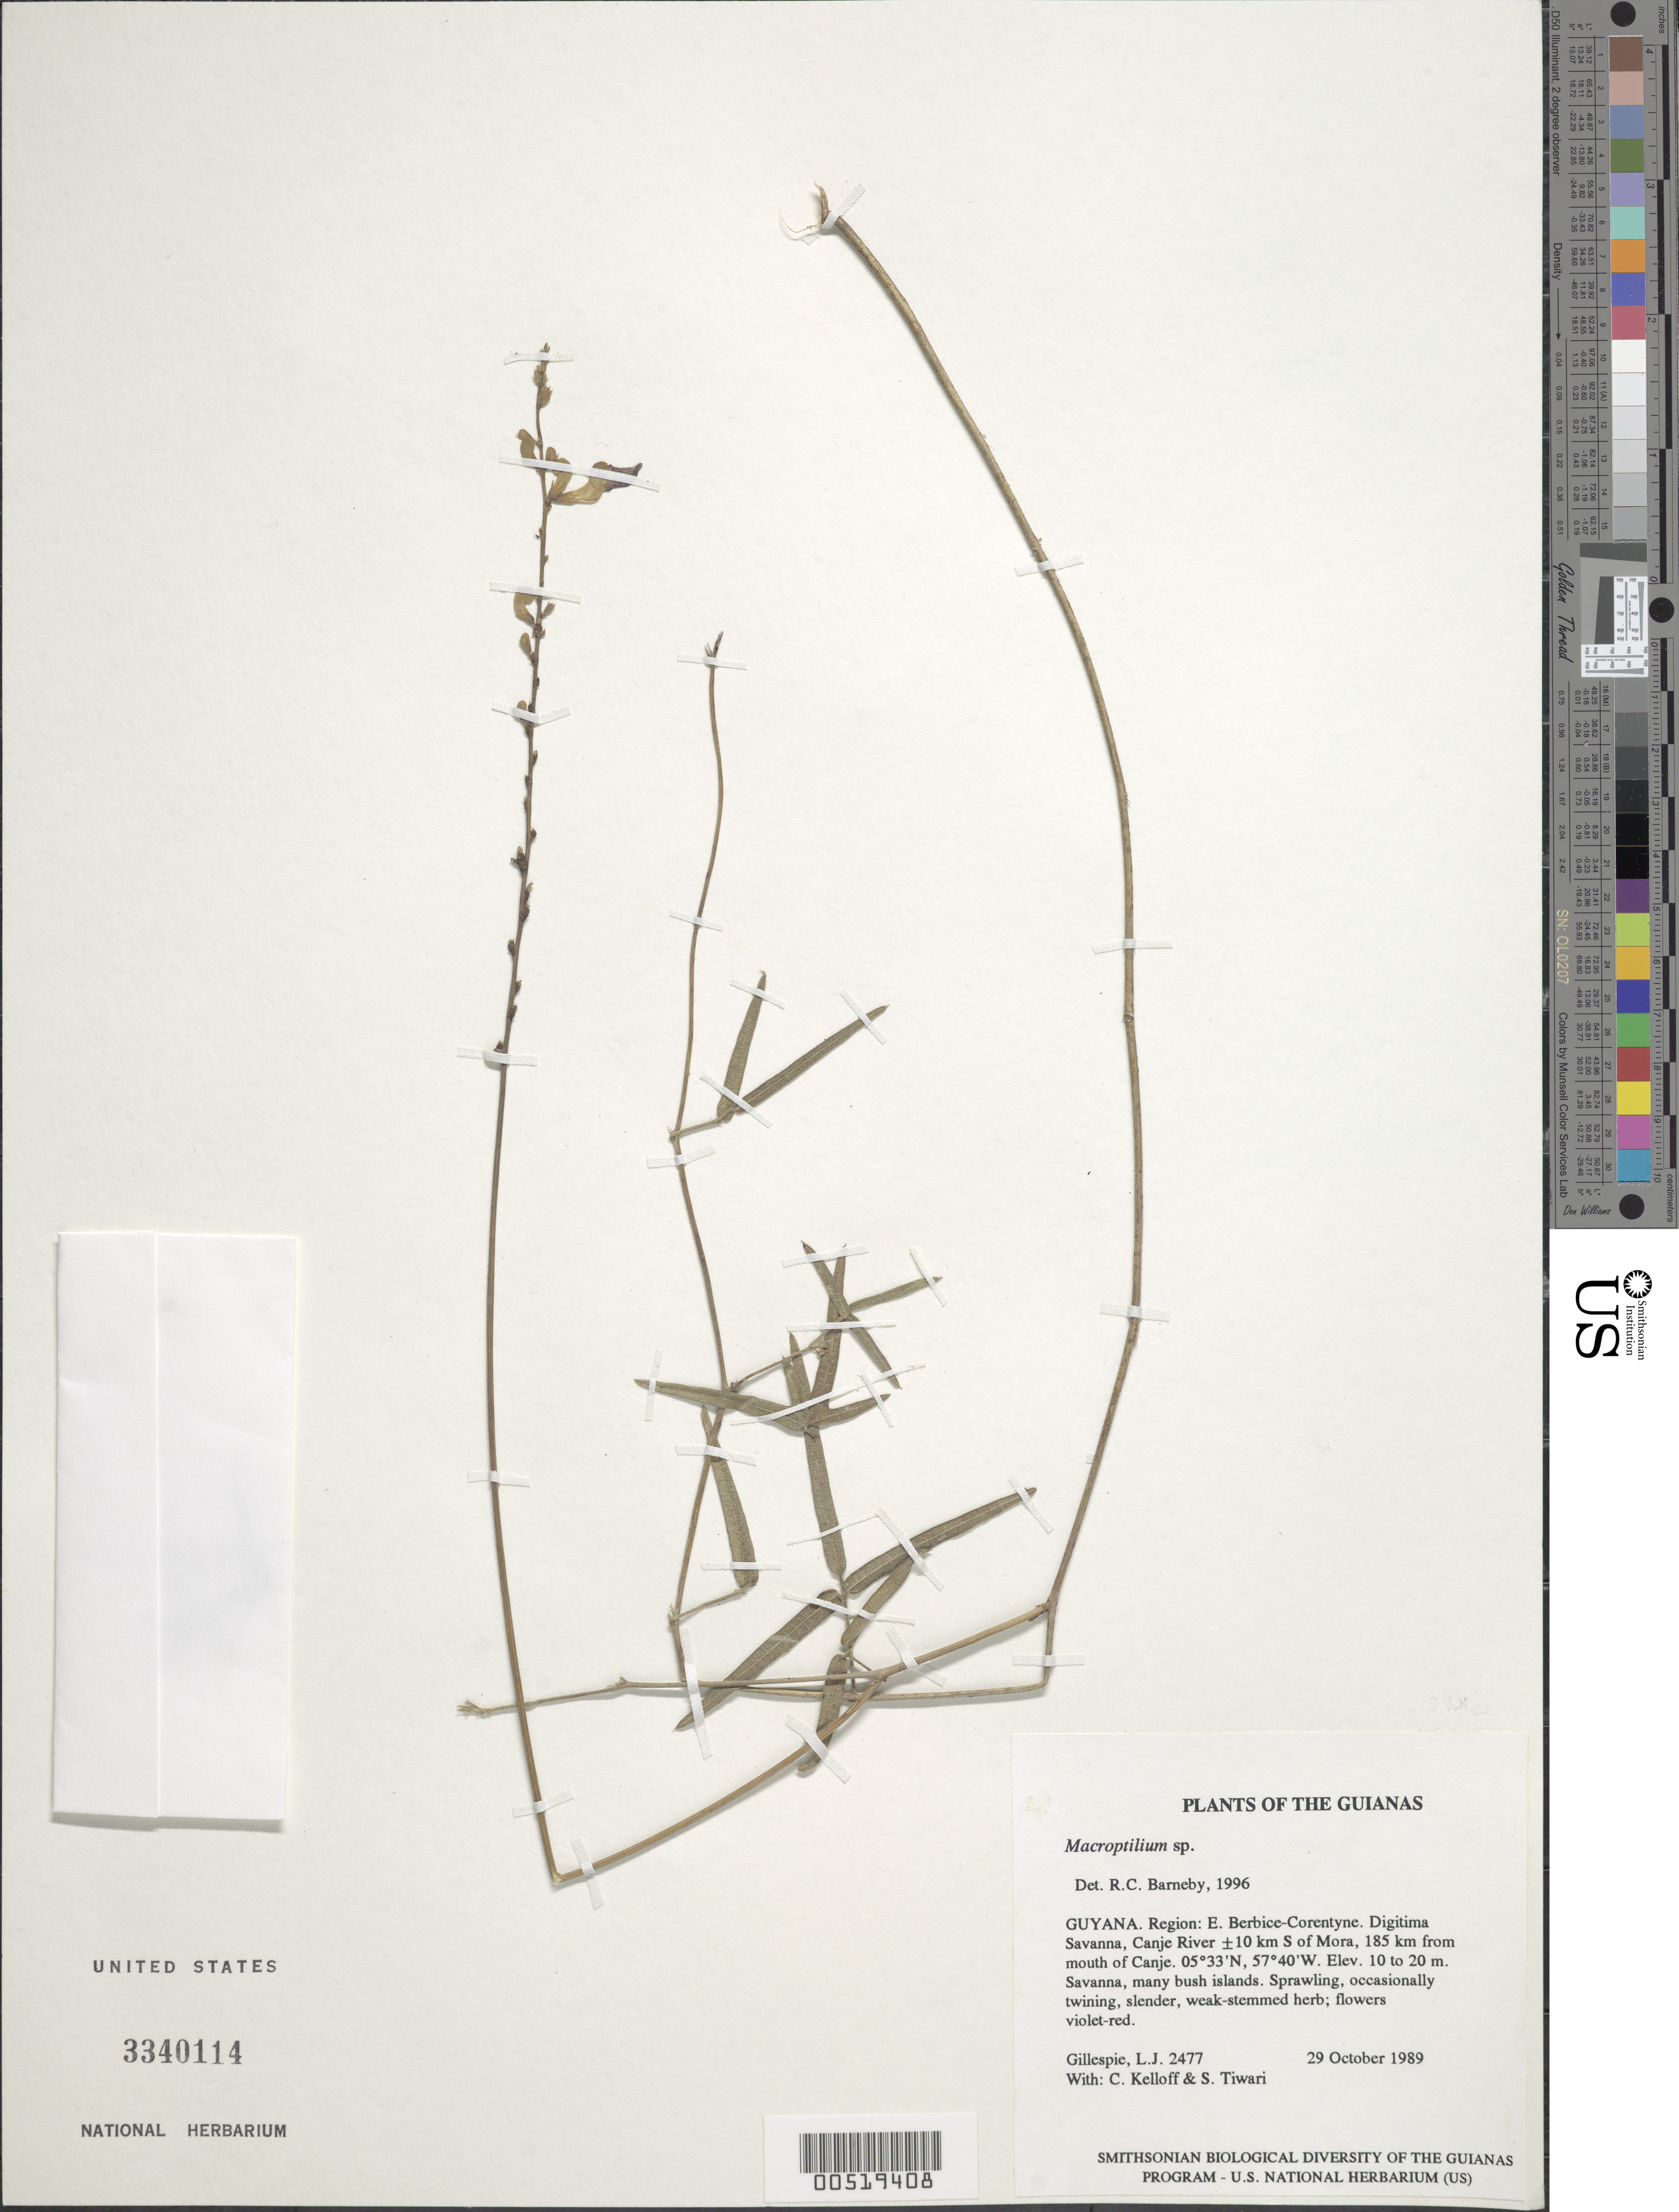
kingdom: Plantae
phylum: Tracheophyta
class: Magnoliopsida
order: Fabales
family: Fabaceae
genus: Macroptilium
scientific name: Macroptilium sp.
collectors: L. J. Gillespie, C. L. Kelloff & S. Tiwari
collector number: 2477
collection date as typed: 29 October 1989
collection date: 1989-10-29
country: Guyana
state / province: E. Berbice-Corentyne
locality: Digitima Savanna, Canje River ±20 km S of Mora, 185 km from mouth of Canje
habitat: Savanna, many bush islands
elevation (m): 10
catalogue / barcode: US 3340114